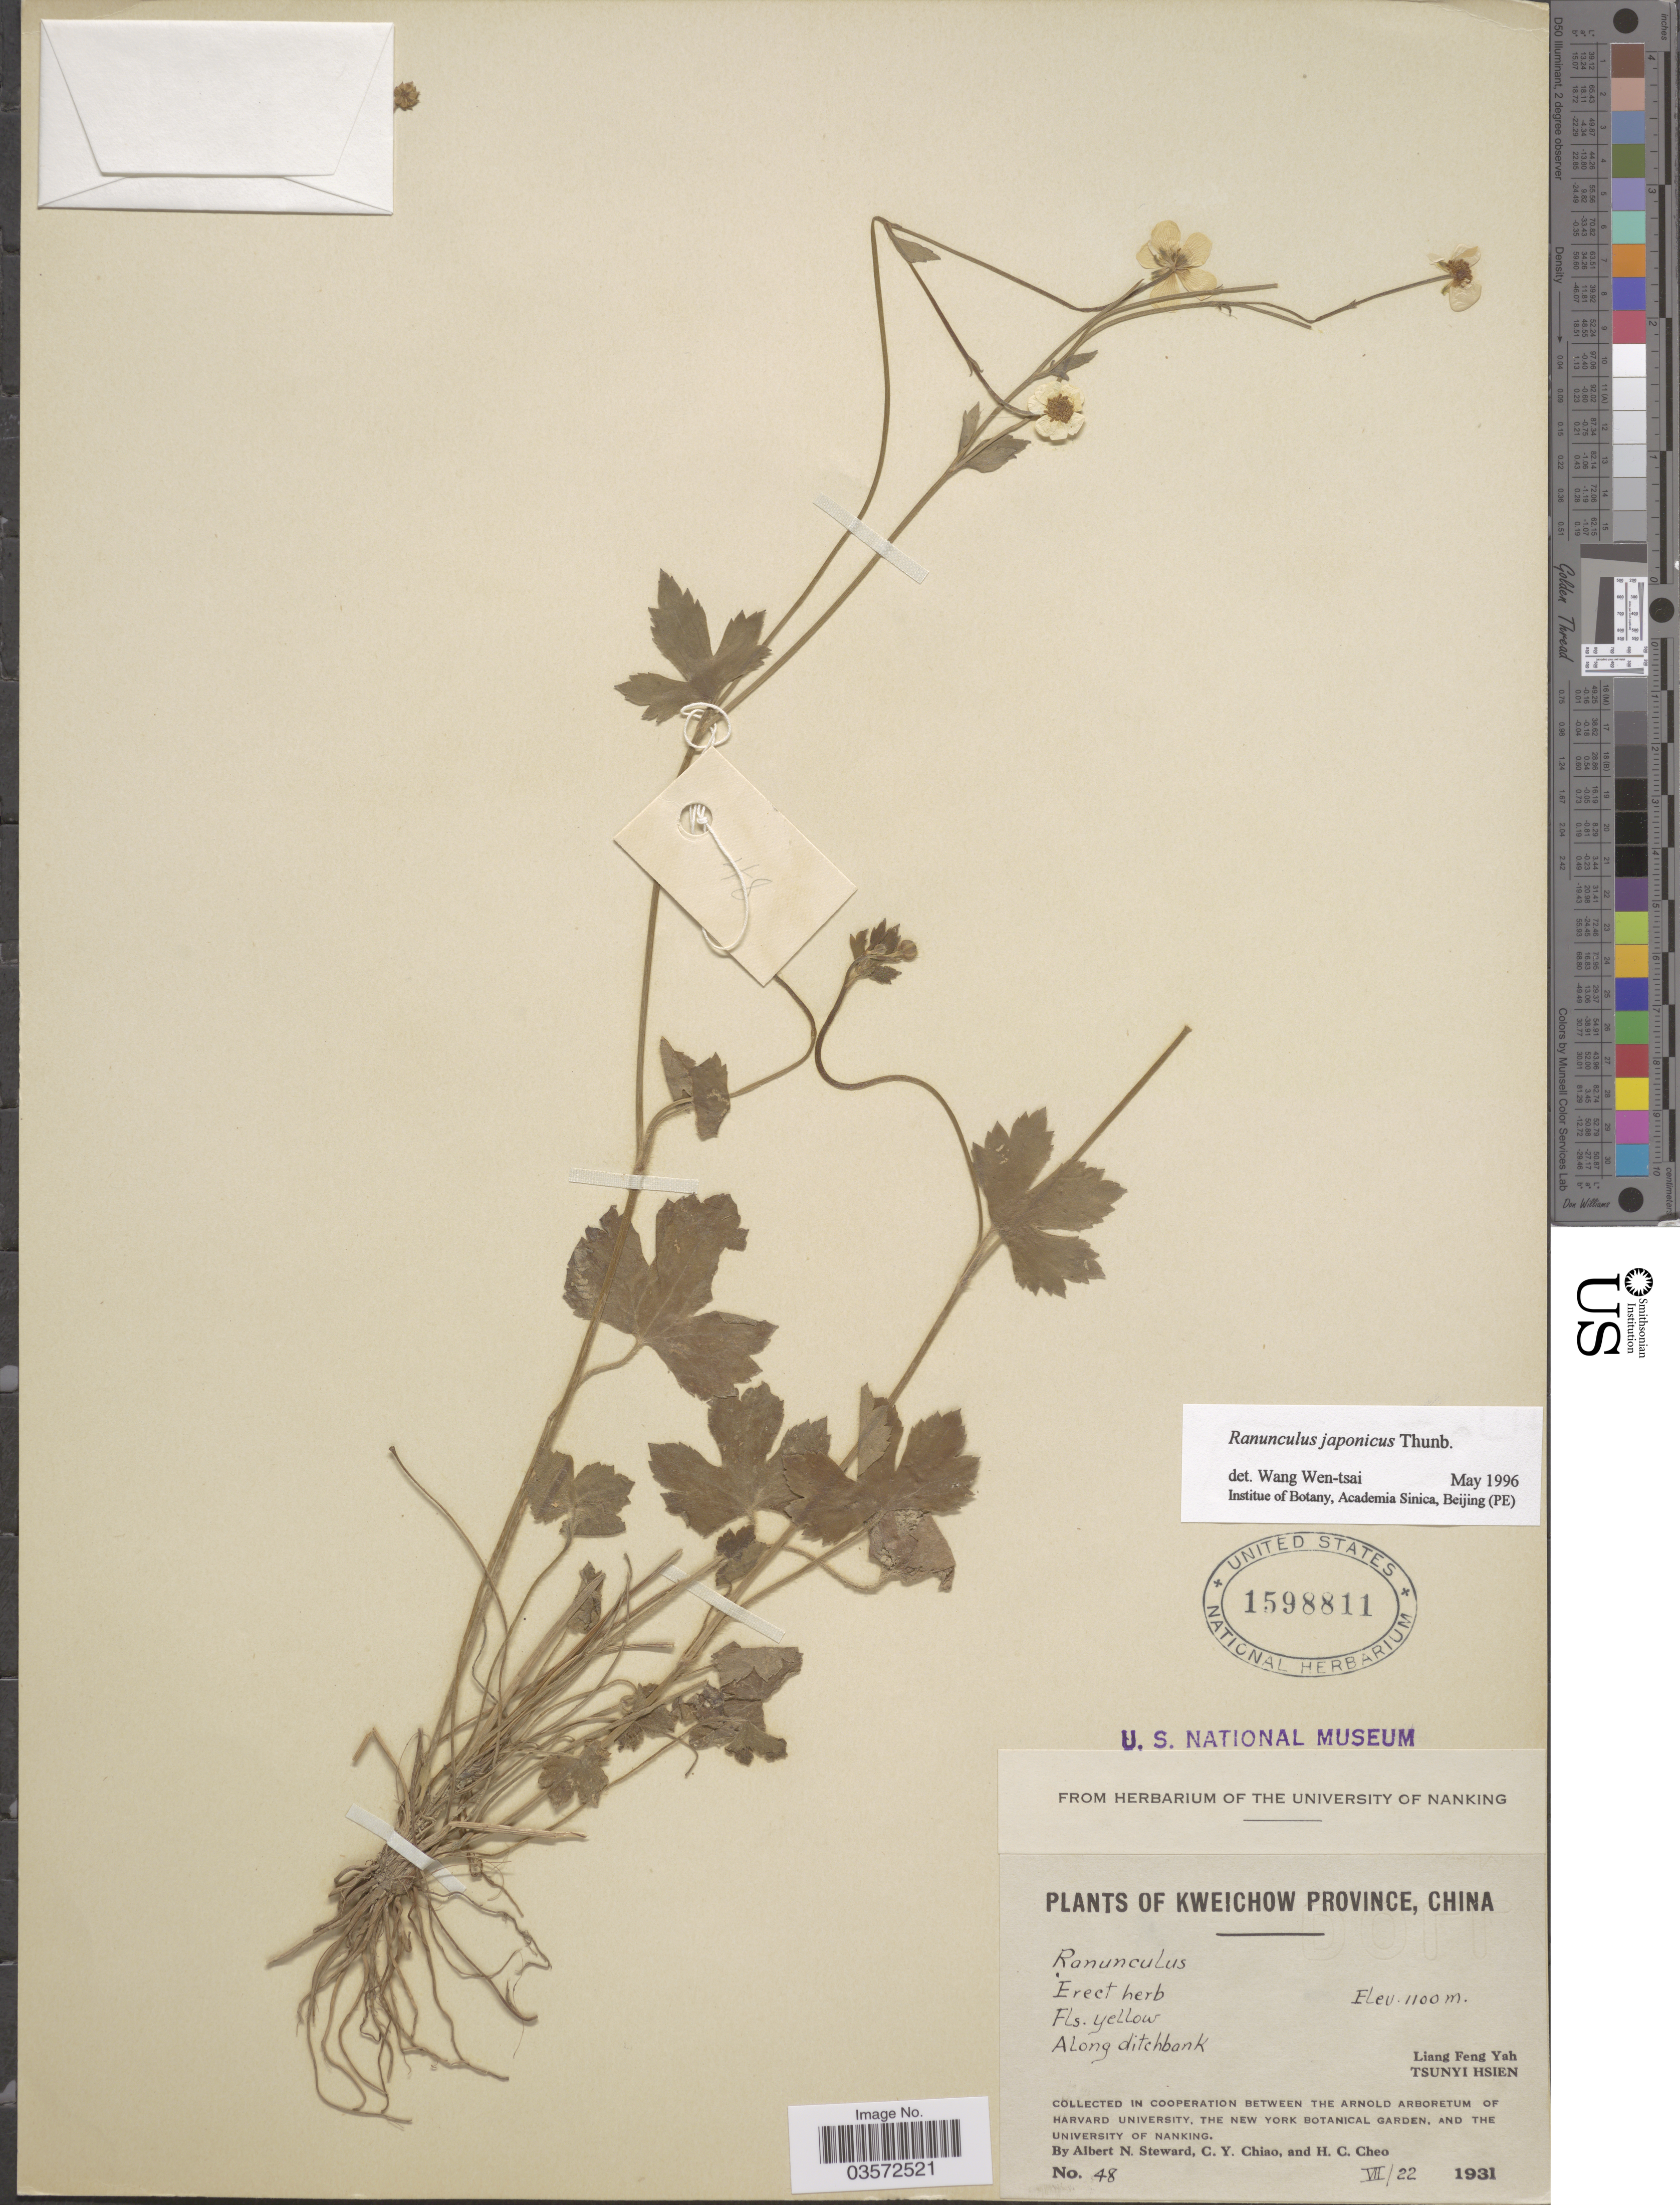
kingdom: Plantae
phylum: Tracheophyta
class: Magnoliopsida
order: Ranunculales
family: Ranunculaceae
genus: Ranunculus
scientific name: Ranunculus japonicus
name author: Thunb.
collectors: A. N. Steward, C. Y. Chiao & H. Cheo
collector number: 48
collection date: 1931-07-22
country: China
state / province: Guizhou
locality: Kweichow Province. Liang Feng Yah. Tsunyi Hsien.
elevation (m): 1100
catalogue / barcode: US 1598811